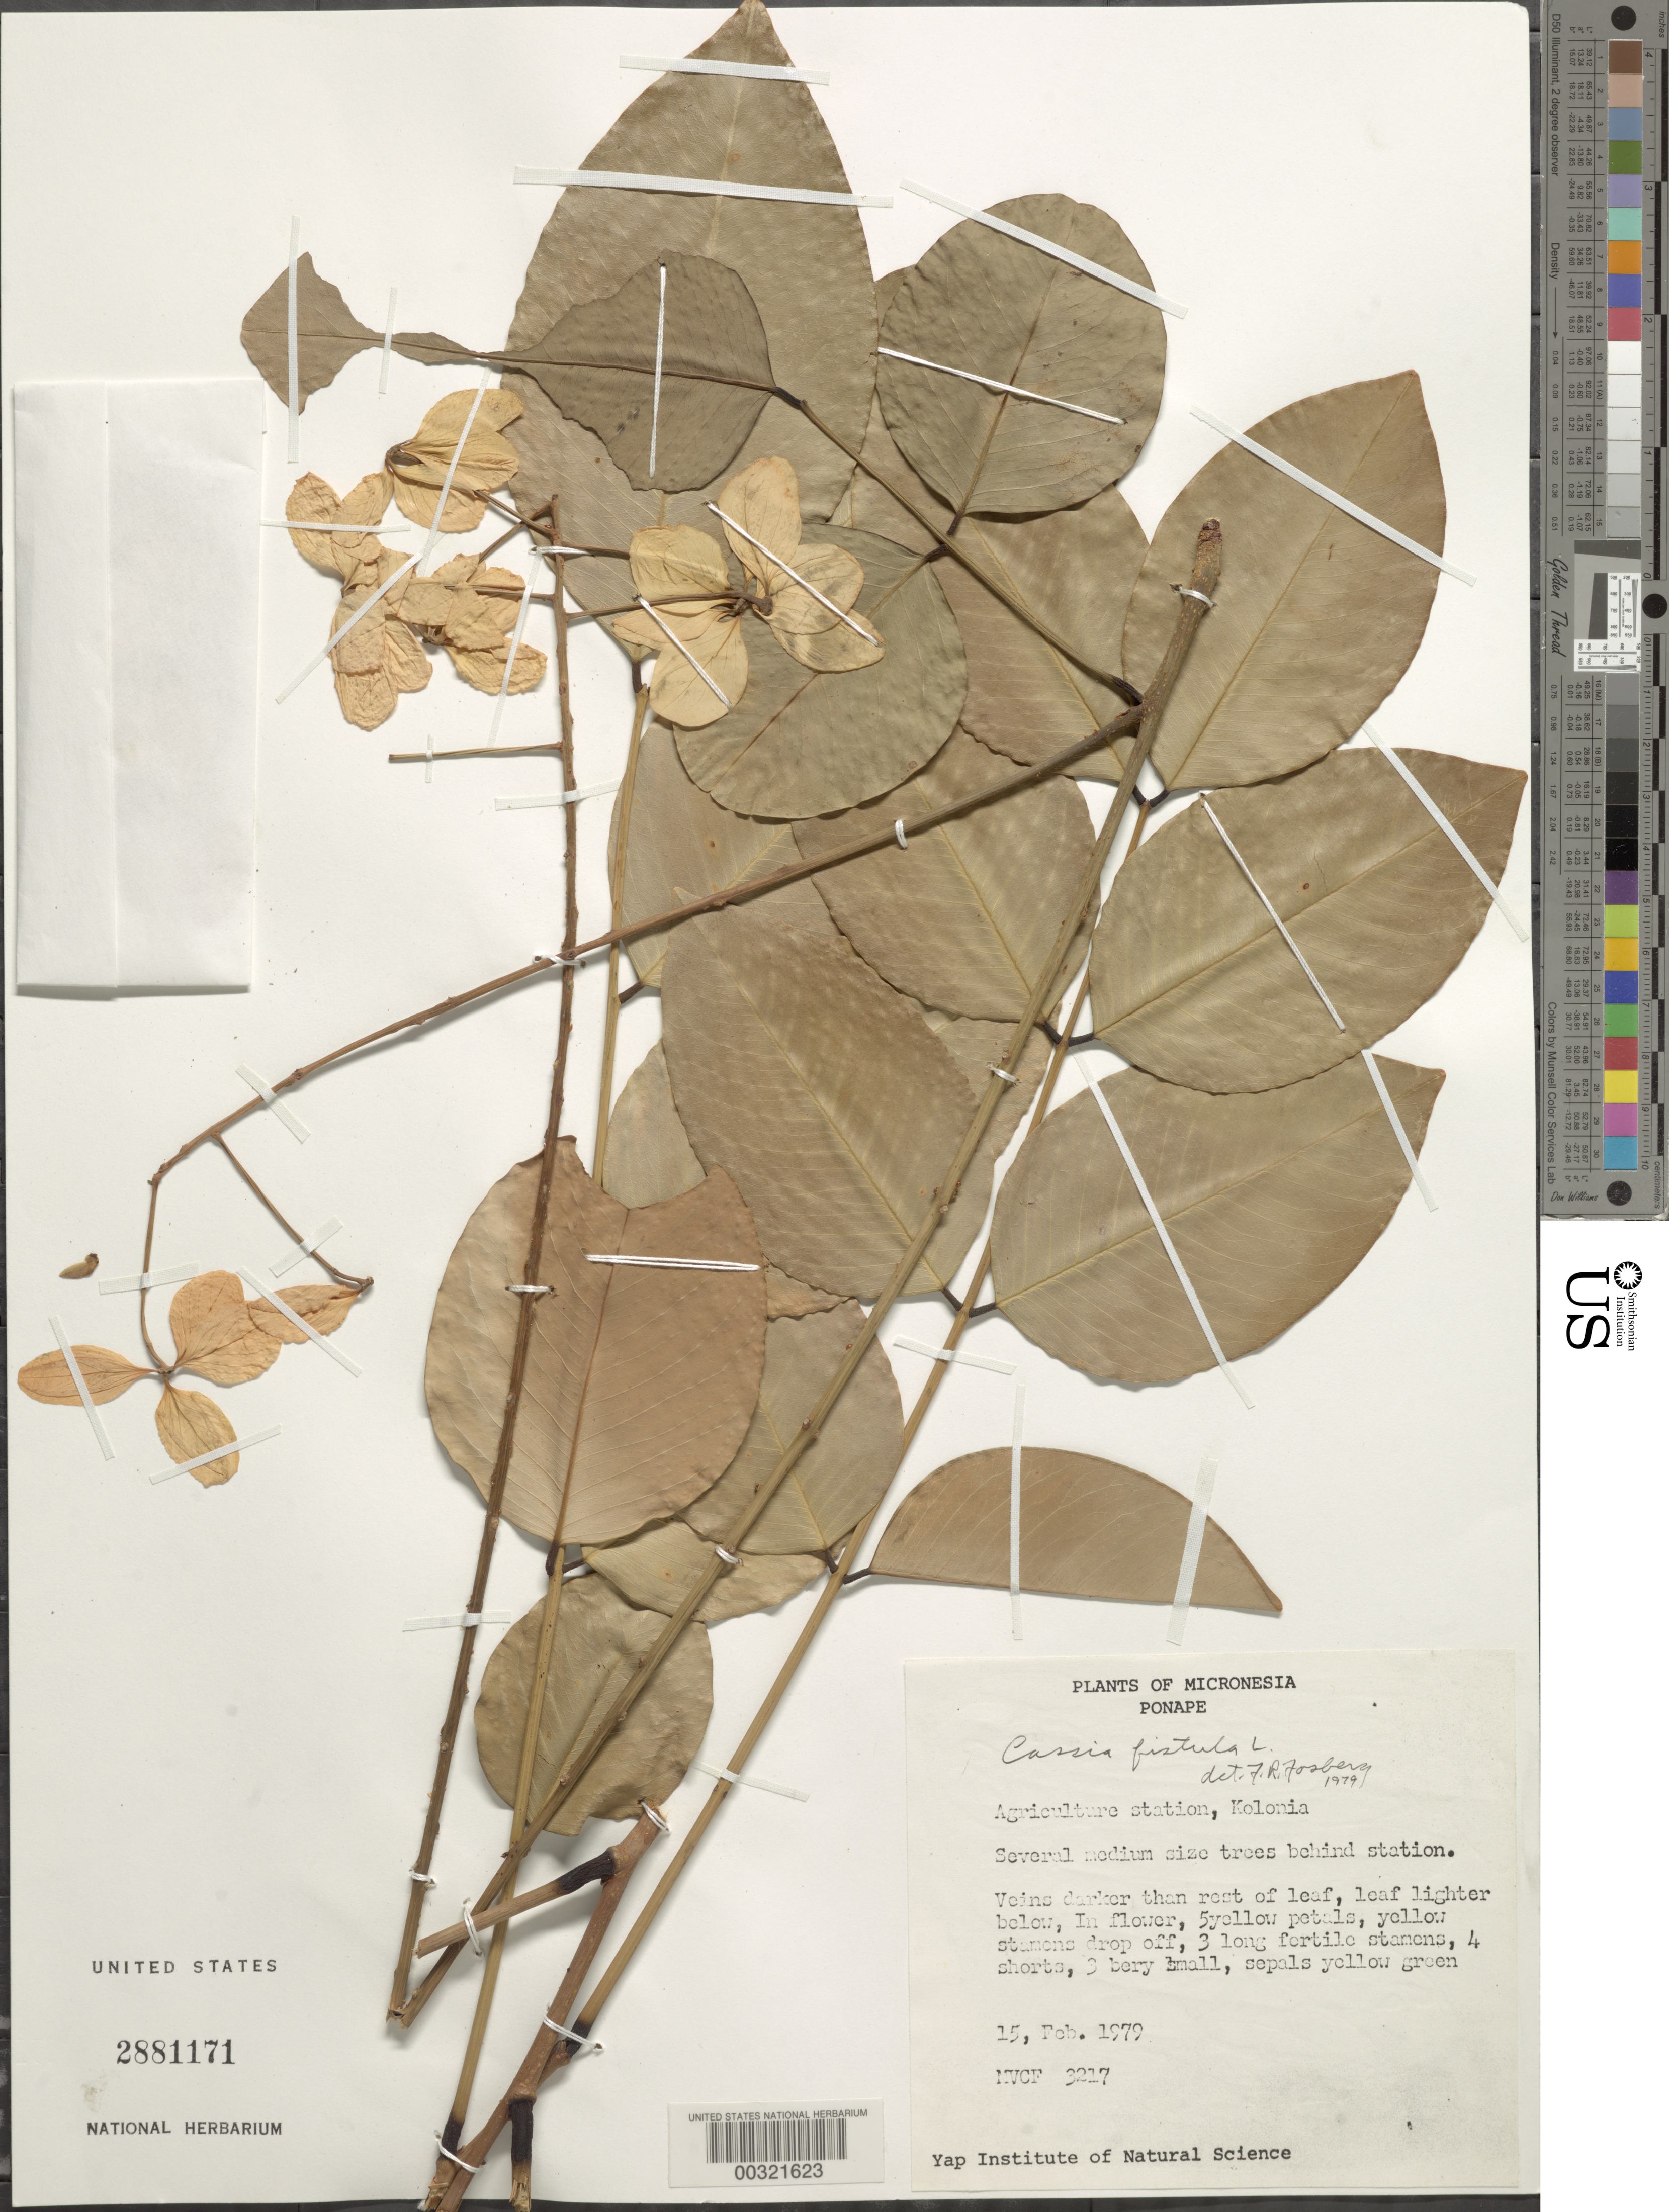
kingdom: Plantae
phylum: Tracheophyta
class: Magnoliopsida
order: Fabales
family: Fabaceae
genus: Cassia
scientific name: Cassia fistula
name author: L.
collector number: Mvcf 3217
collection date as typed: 15 Feb 1979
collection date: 1979-02-15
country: Micronesia, Federated States of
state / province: Pohnpei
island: Pohnpei [Ponape]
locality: Agriculture station, behind station, kolonia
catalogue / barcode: US 2881171